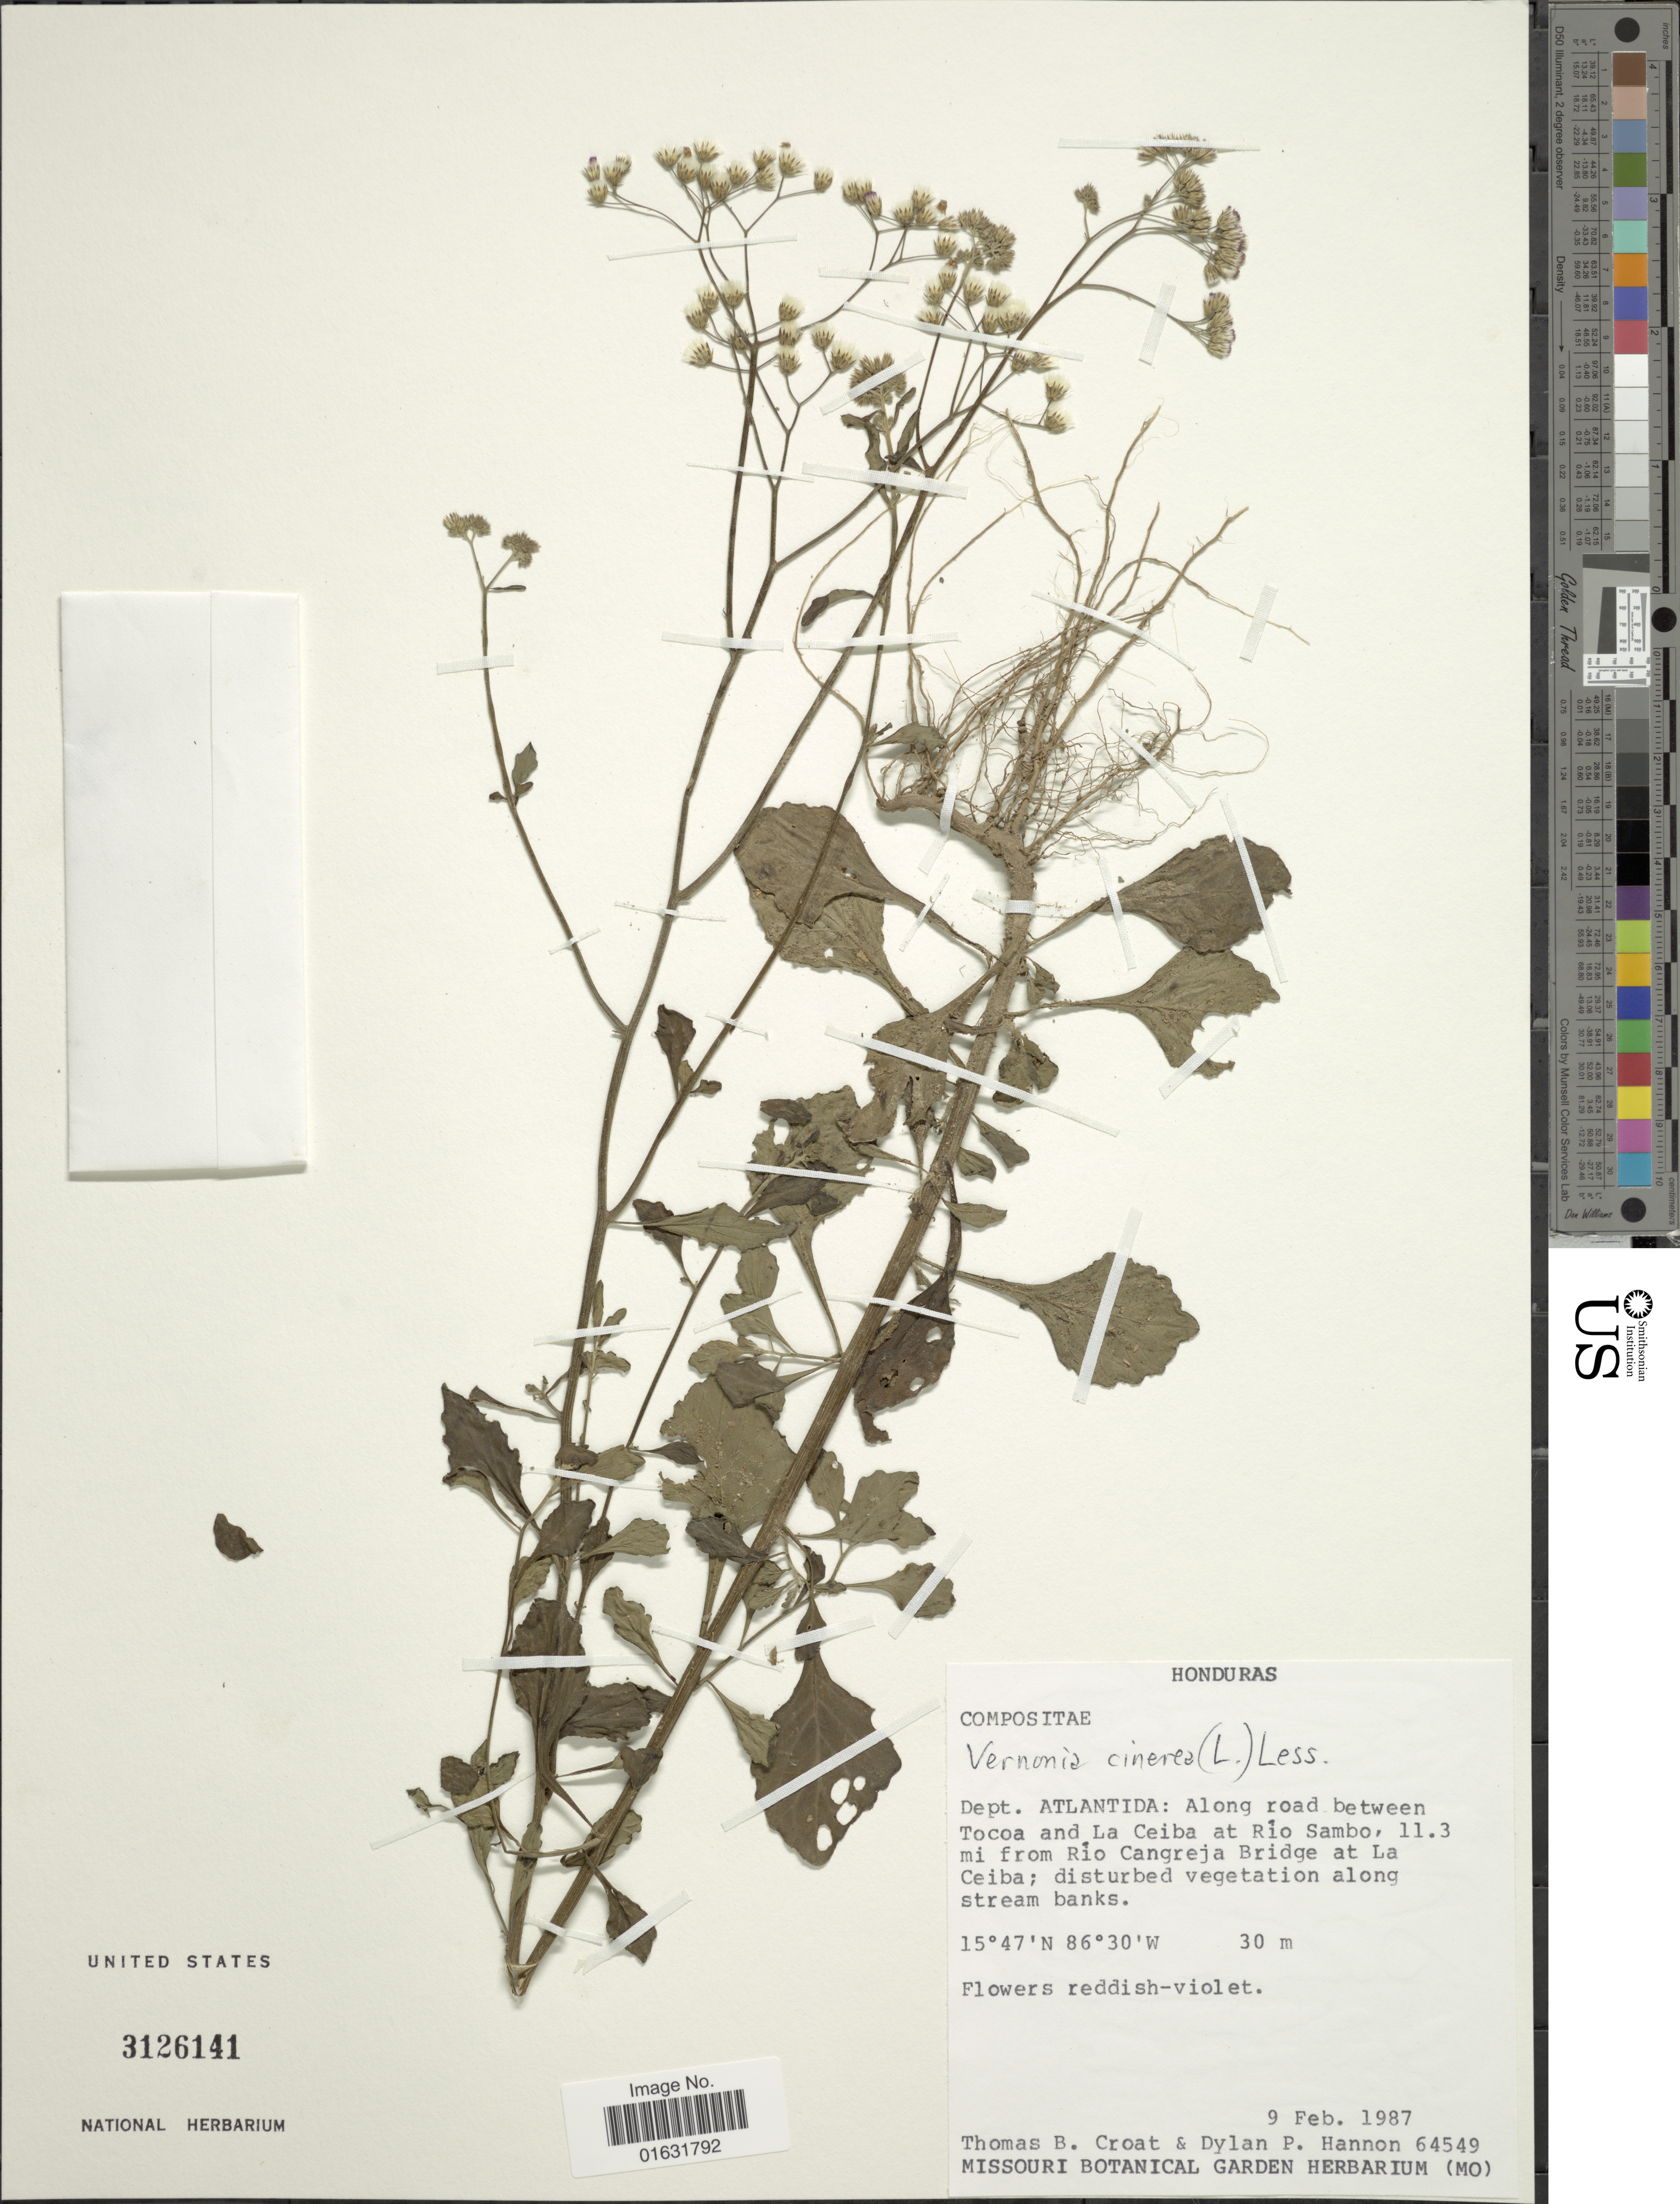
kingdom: Plantae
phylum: Tracheophyta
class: Magnoliopsida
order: Asterales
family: Asteraceae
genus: Cyanthillium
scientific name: Cyanthillium cinereum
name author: (L.) H. Rob.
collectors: T. B. Croat & D. Hannon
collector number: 64549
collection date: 1987-02-09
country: Honduras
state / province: Atlántida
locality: Along road between Tocoa and La Ceiba at Rio Sambo, 11.3 mi from Rio Cangreta Bridge at La Ceiba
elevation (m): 30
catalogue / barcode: US 3126141